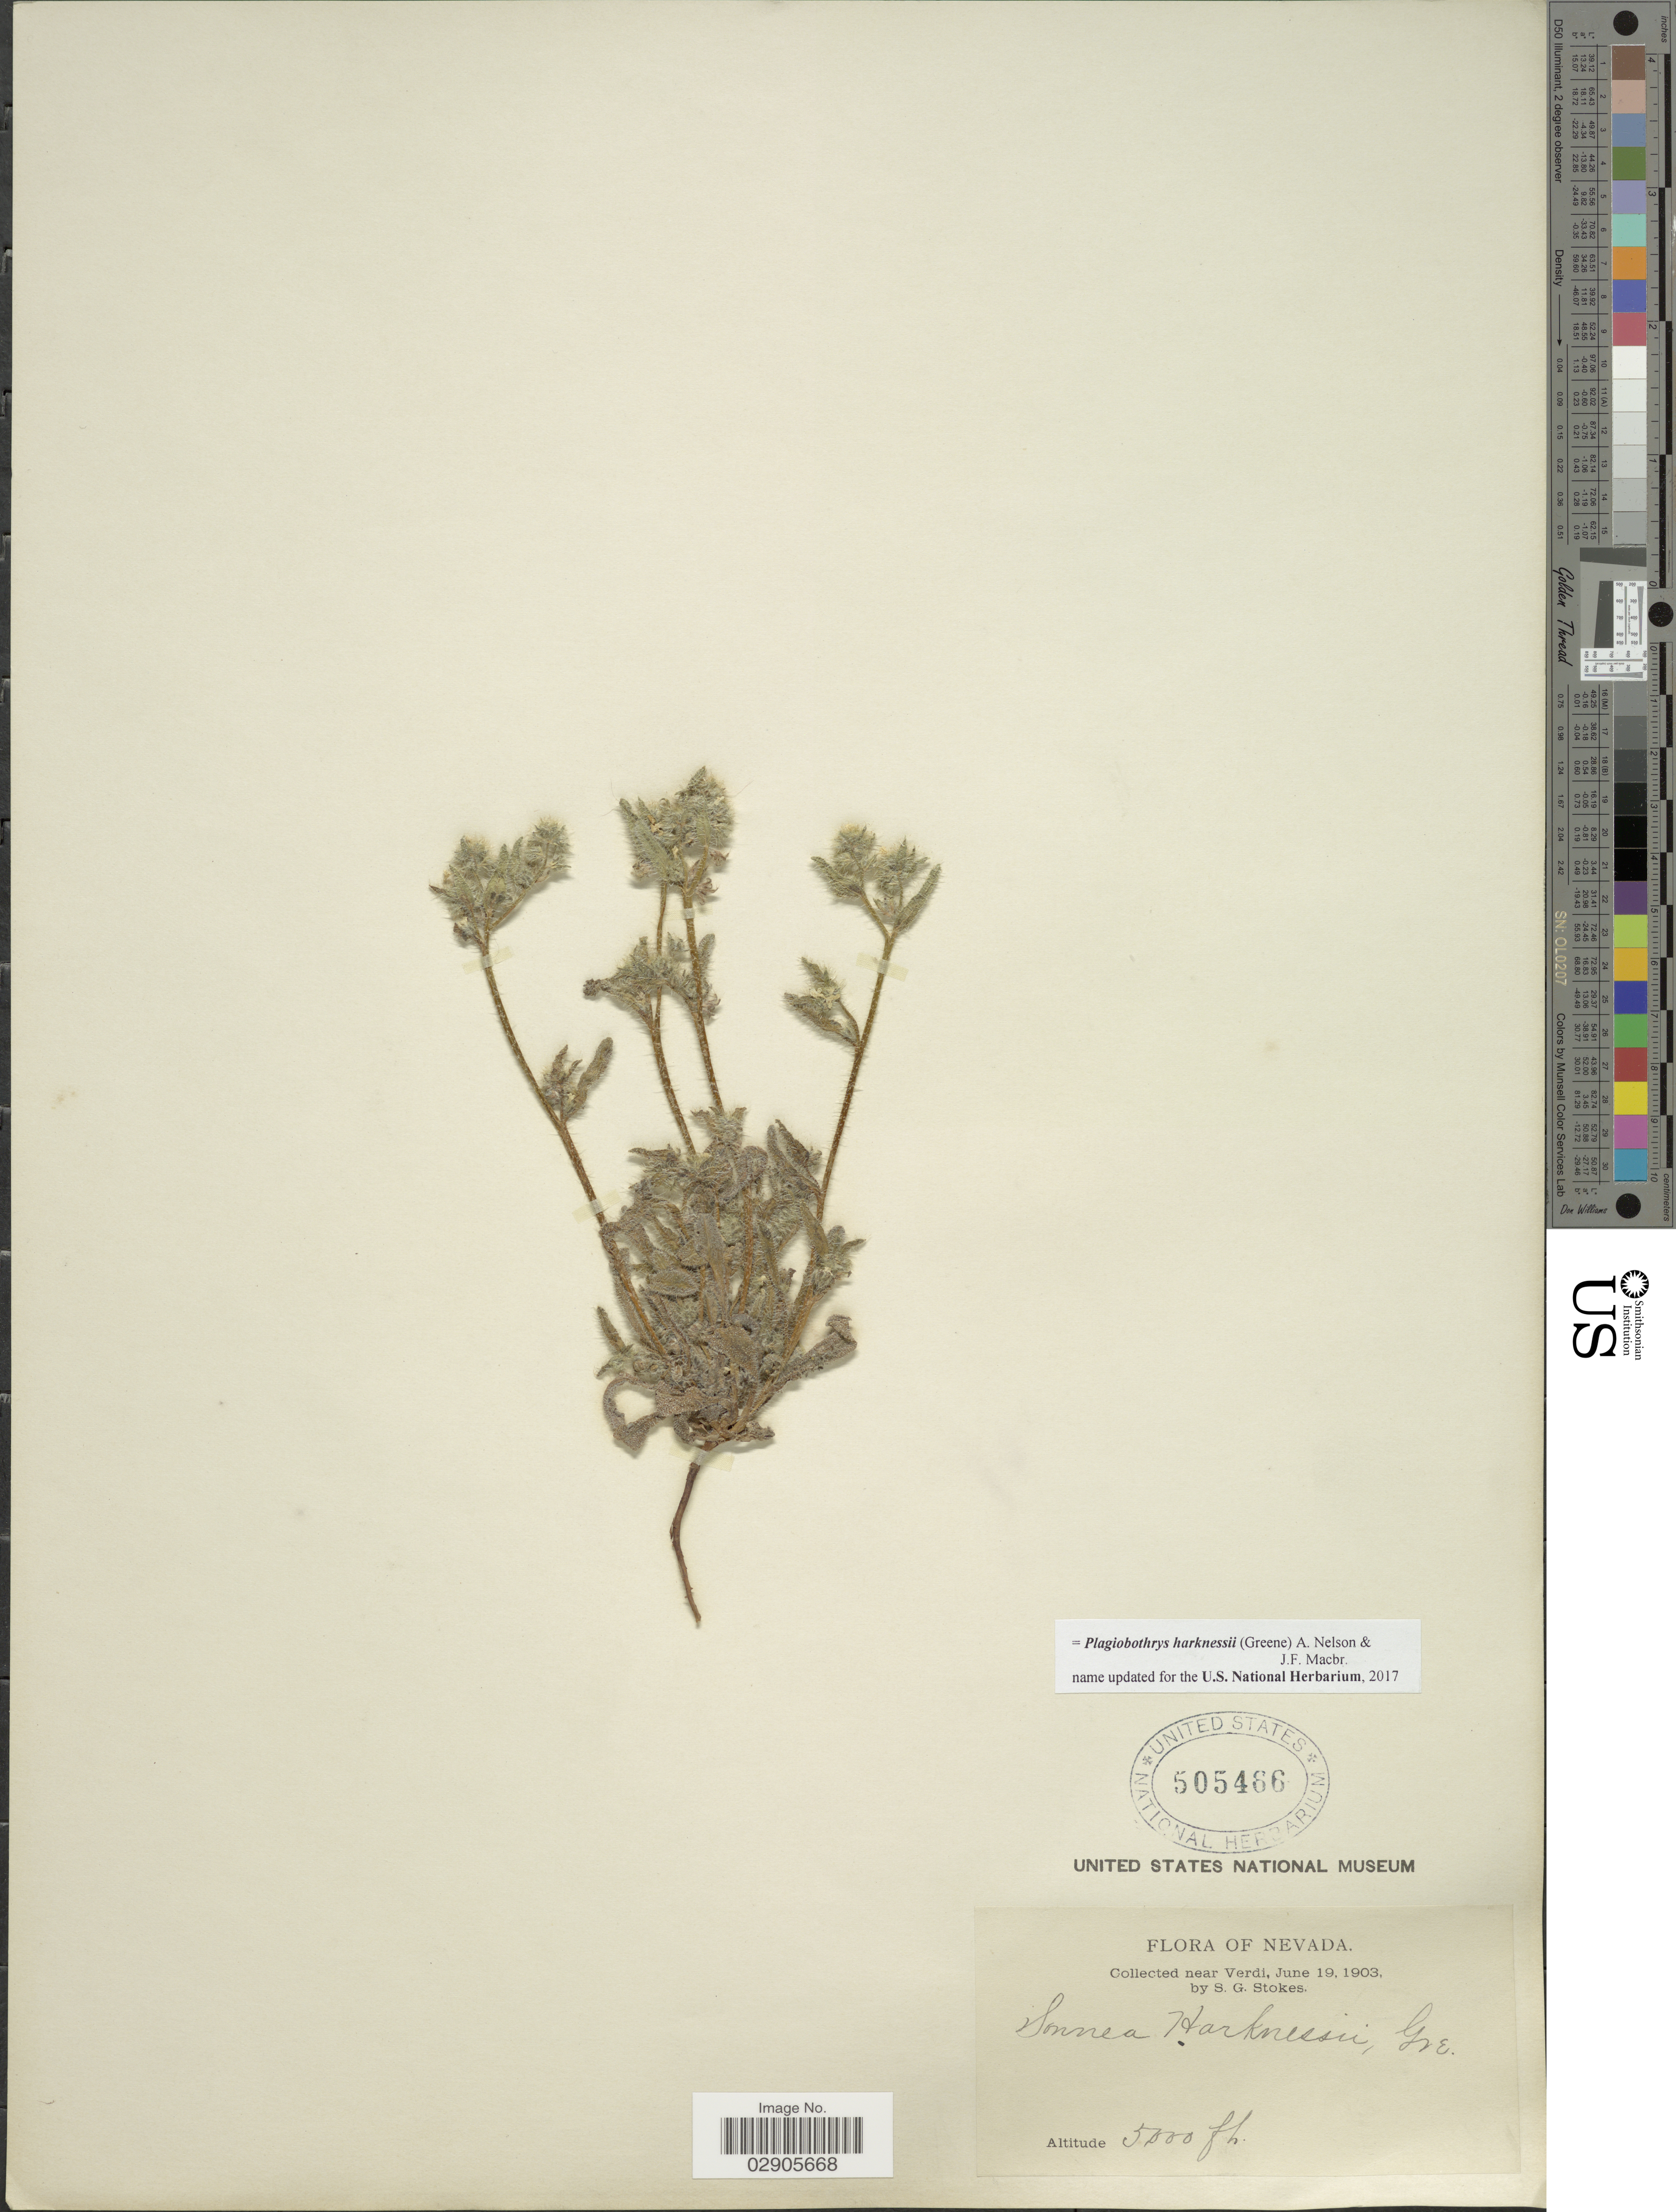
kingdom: Plantae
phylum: Tracheophyta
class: Magnoliopsida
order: Boraginales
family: Boraginaceae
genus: Plagiobothrys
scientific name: Plagiobothrys harknessii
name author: (Greene) A. Nelson & J.F. Macbr.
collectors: S. G. Stokes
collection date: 1903-06-19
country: United States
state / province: Nevada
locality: Near Verdi.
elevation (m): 1524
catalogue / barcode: US 505466